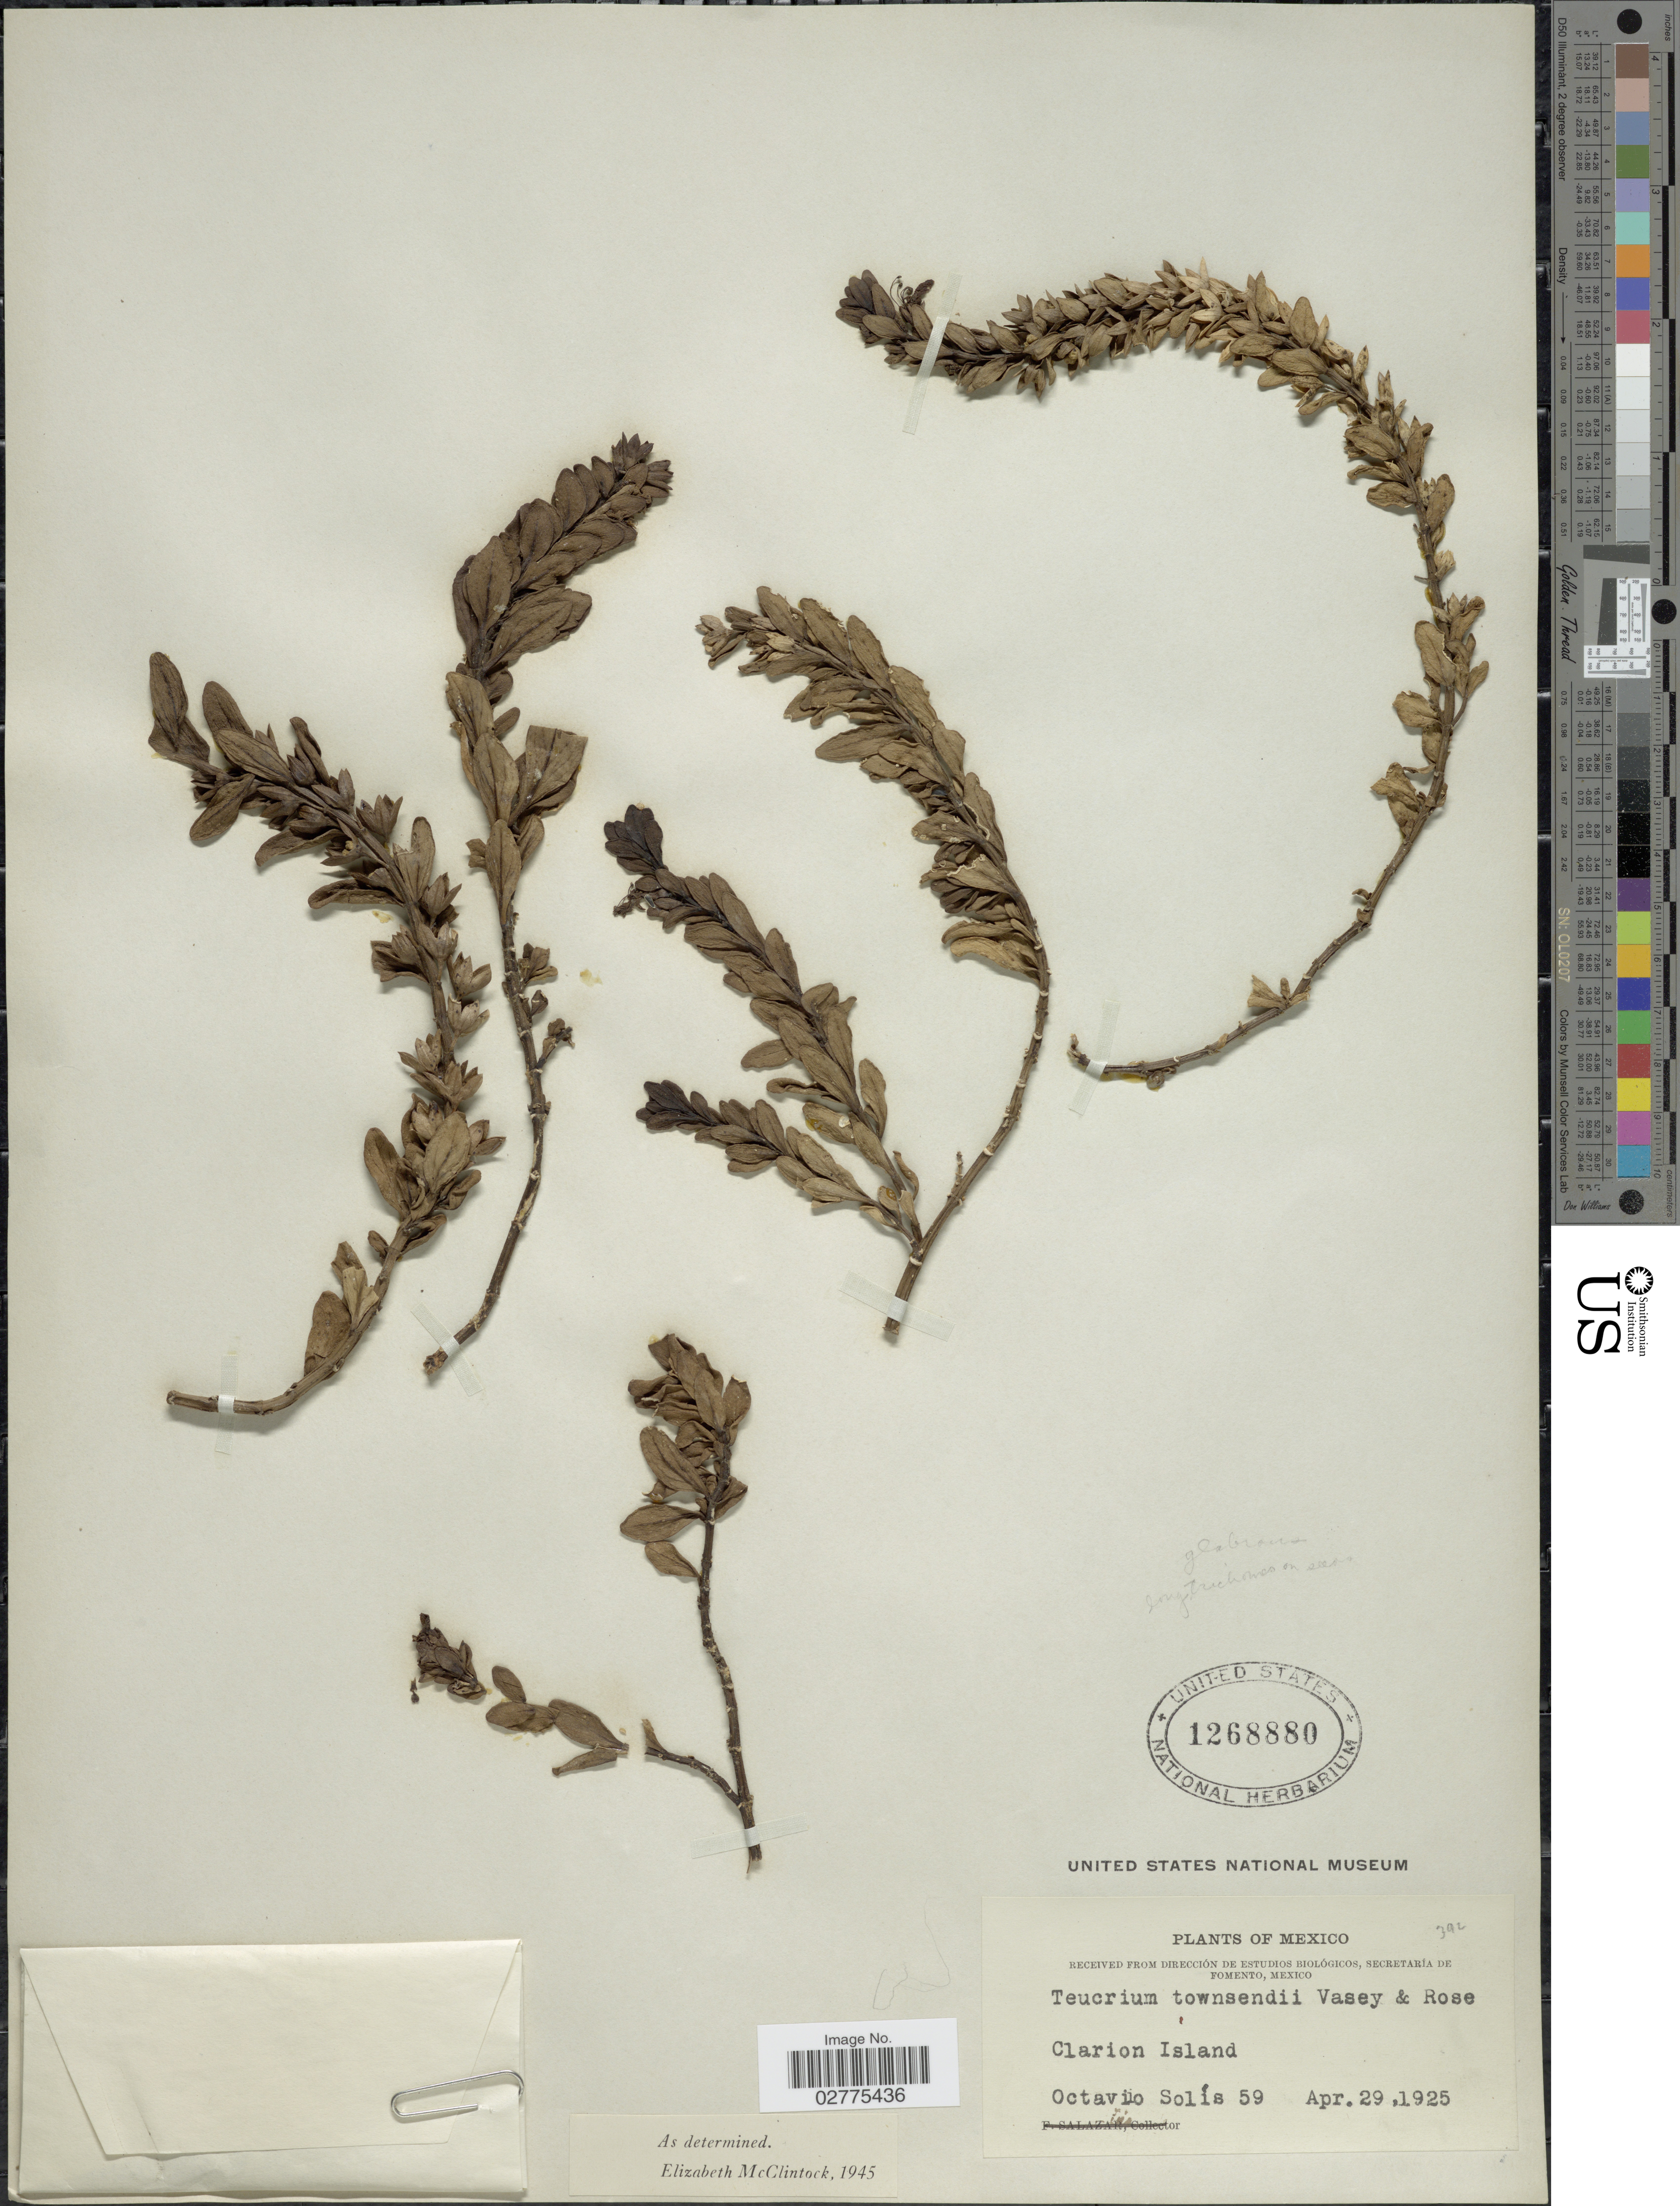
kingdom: Plantae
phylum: Tracheophyta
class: Magnoliopsida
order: Lamiales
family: Lamiaceae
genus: Teucrium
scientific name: Teucrium townsendii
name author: Vasey & Rose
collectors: O. Solis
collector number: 59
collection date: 1925-04-29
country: Mexico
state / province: Colima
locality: Clarion Island.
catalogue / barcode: US 1268880